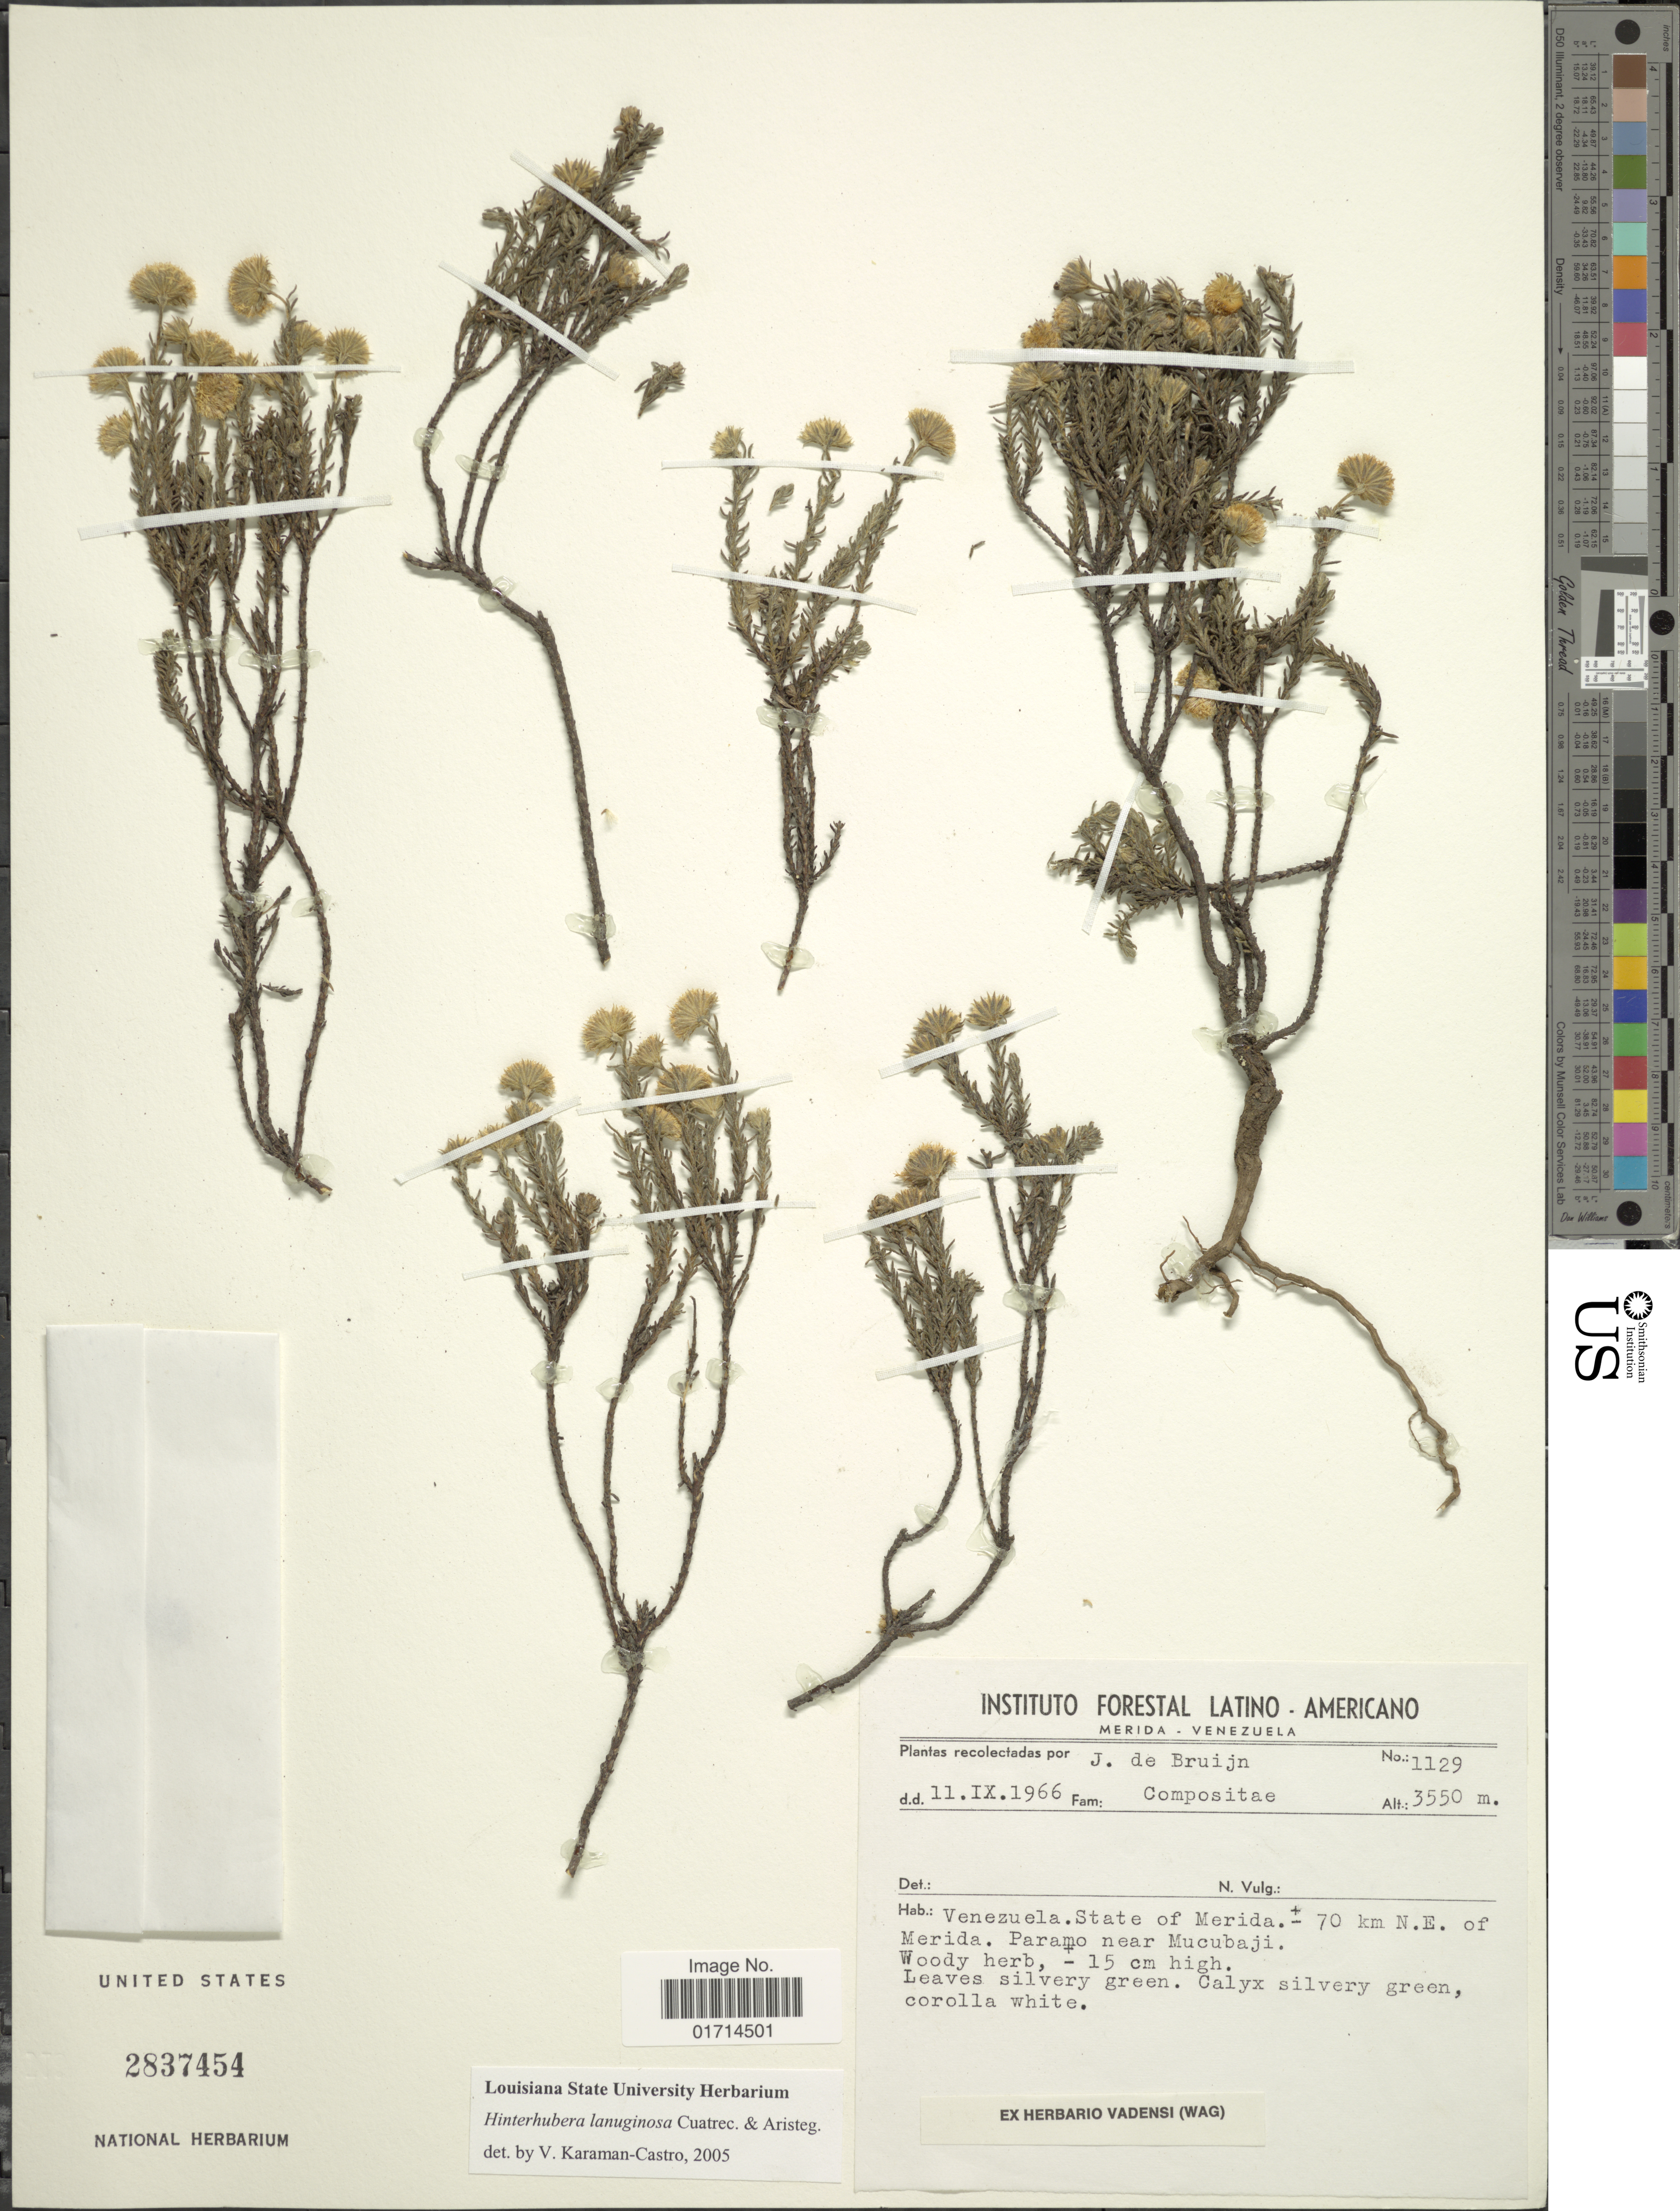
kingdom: Plantae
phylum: Tracheophyta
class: Magnoliopsida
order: Asterales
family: Asteraceae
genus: Hinterhubera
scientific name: Hinterhubera lanuginosa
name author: Cuatrec. & Aristeg.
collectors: J. Bruijn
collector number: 1129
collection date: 1966-09-11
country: Venezuela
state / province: Mérida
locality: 70 km N. E. of Merida, Paramo near Mucubaji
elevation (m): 3550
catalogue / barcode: US 2837454